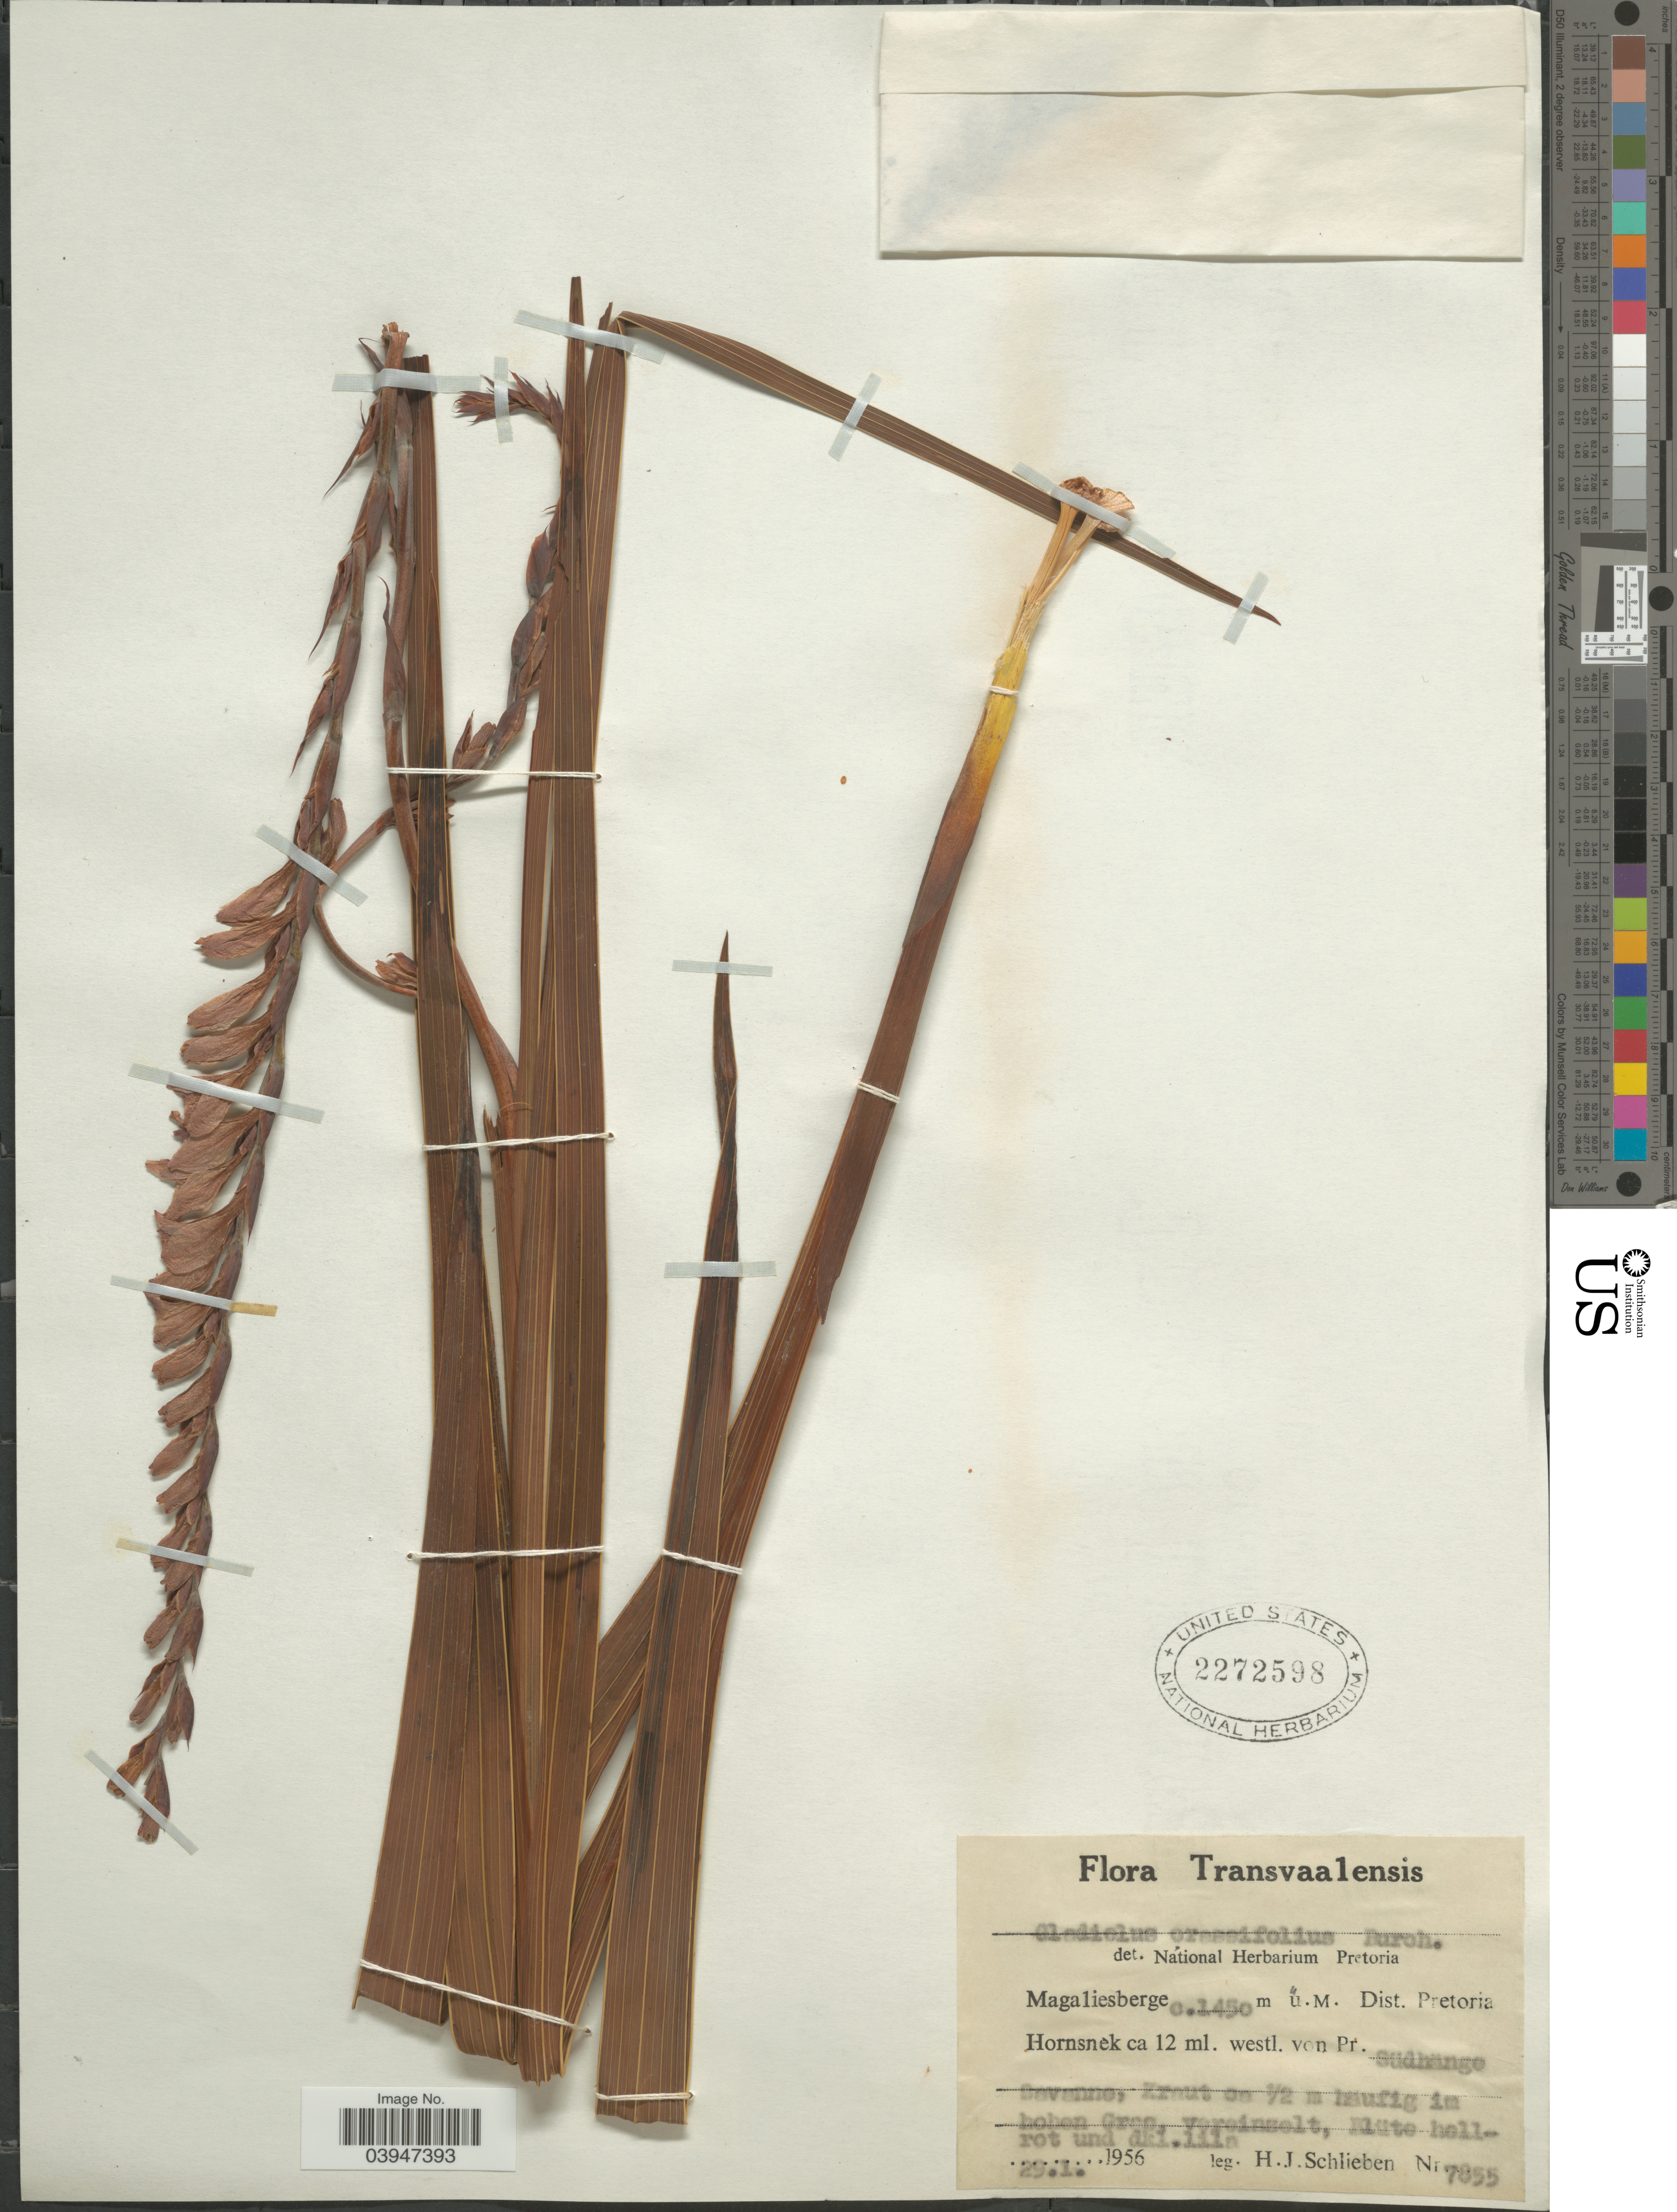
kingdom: Plantae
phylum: Tracheophyta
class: Liliopsida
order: Asparagales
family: Iridaceae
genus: Gladiolus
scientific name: Gladiolus crassifolius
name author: Baker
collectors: H. J. Schlieben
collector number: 7855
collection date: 1956-01-29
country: South Africa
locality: Transvaalensis. Magaliesberge. Dist. Pretoria Hornsnek ca 12 ml. westl. von Pr. Südhänge.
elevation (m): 1450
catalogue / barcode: US 2272598